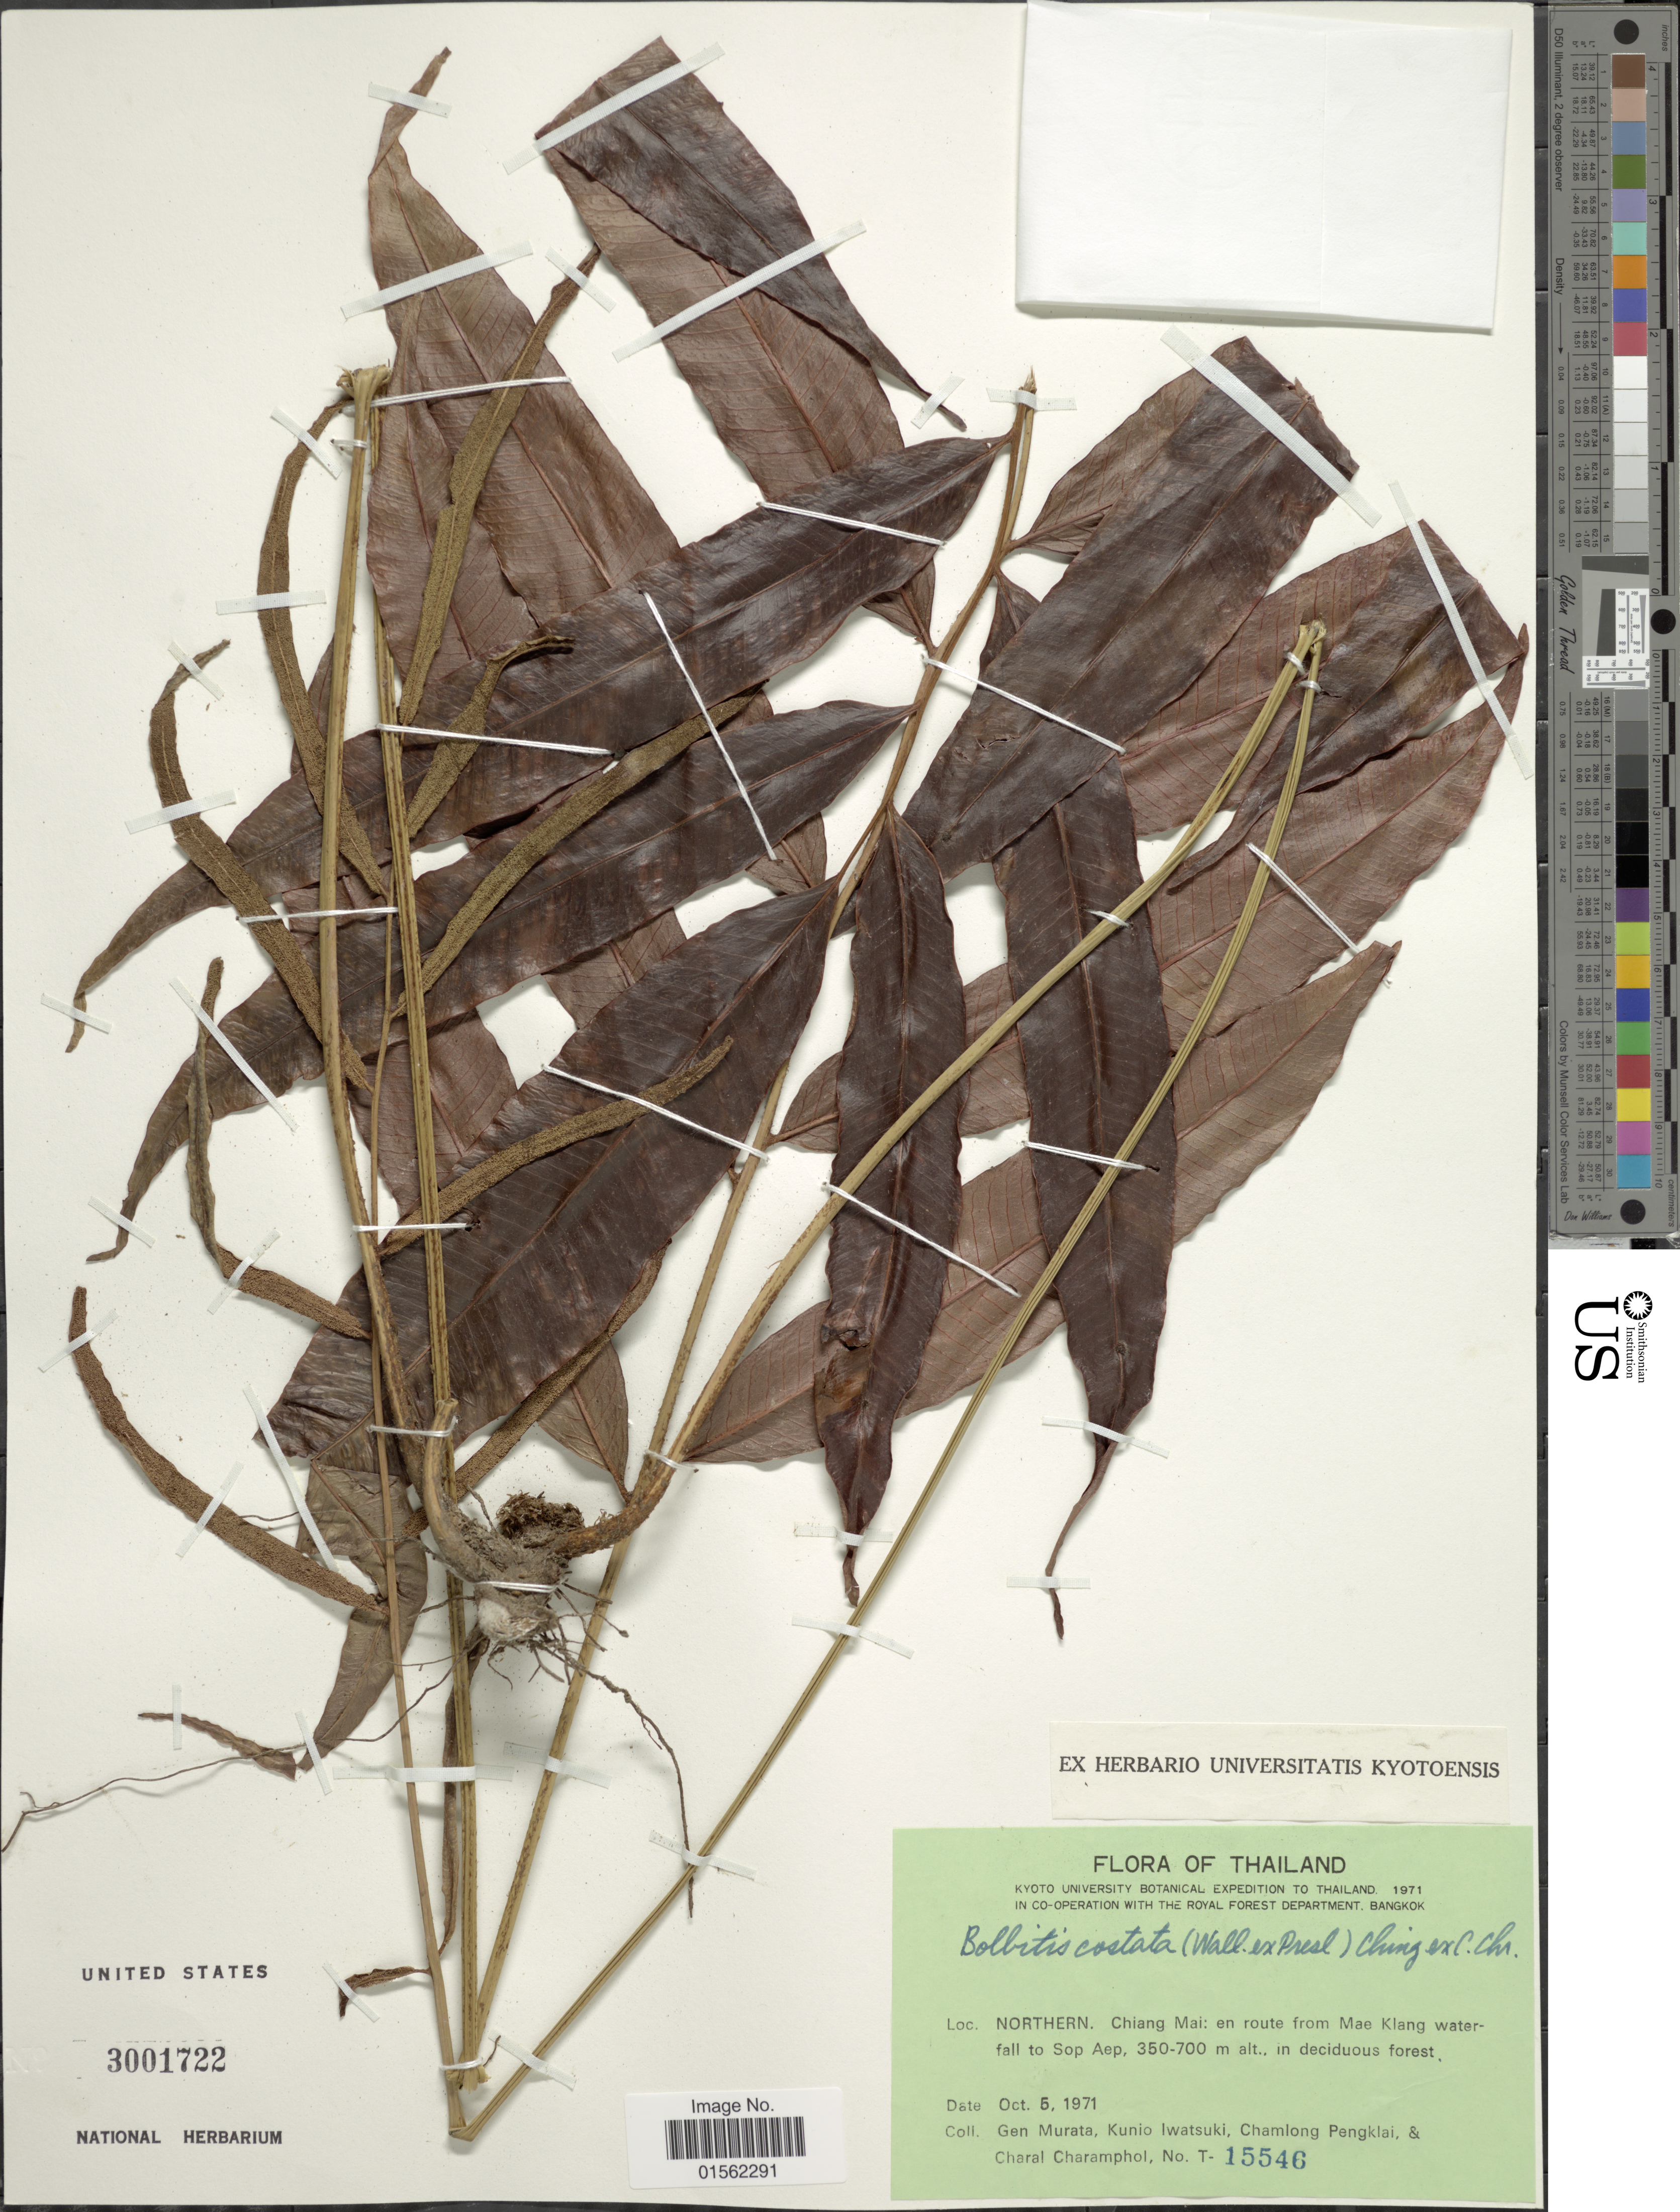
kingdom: Plantae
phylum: Tracheophyta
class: Polypodiopsida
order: Polypodiales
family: Dryopteridaceae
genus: Bolbitis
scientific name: Bolbitis costata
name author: (Wall. ex Hook.) Ching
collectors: G. Murata, K. Iwatsuki, C. Pengklai & C. Charamphol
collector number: T-15546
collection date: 1971-10-05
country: Thailand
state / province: Chiang Mai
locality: Thailand, Northern, en route from Mae Klang waterfall to Sop Aep, in deciduous forest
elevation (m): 350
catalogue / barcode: US 3001722